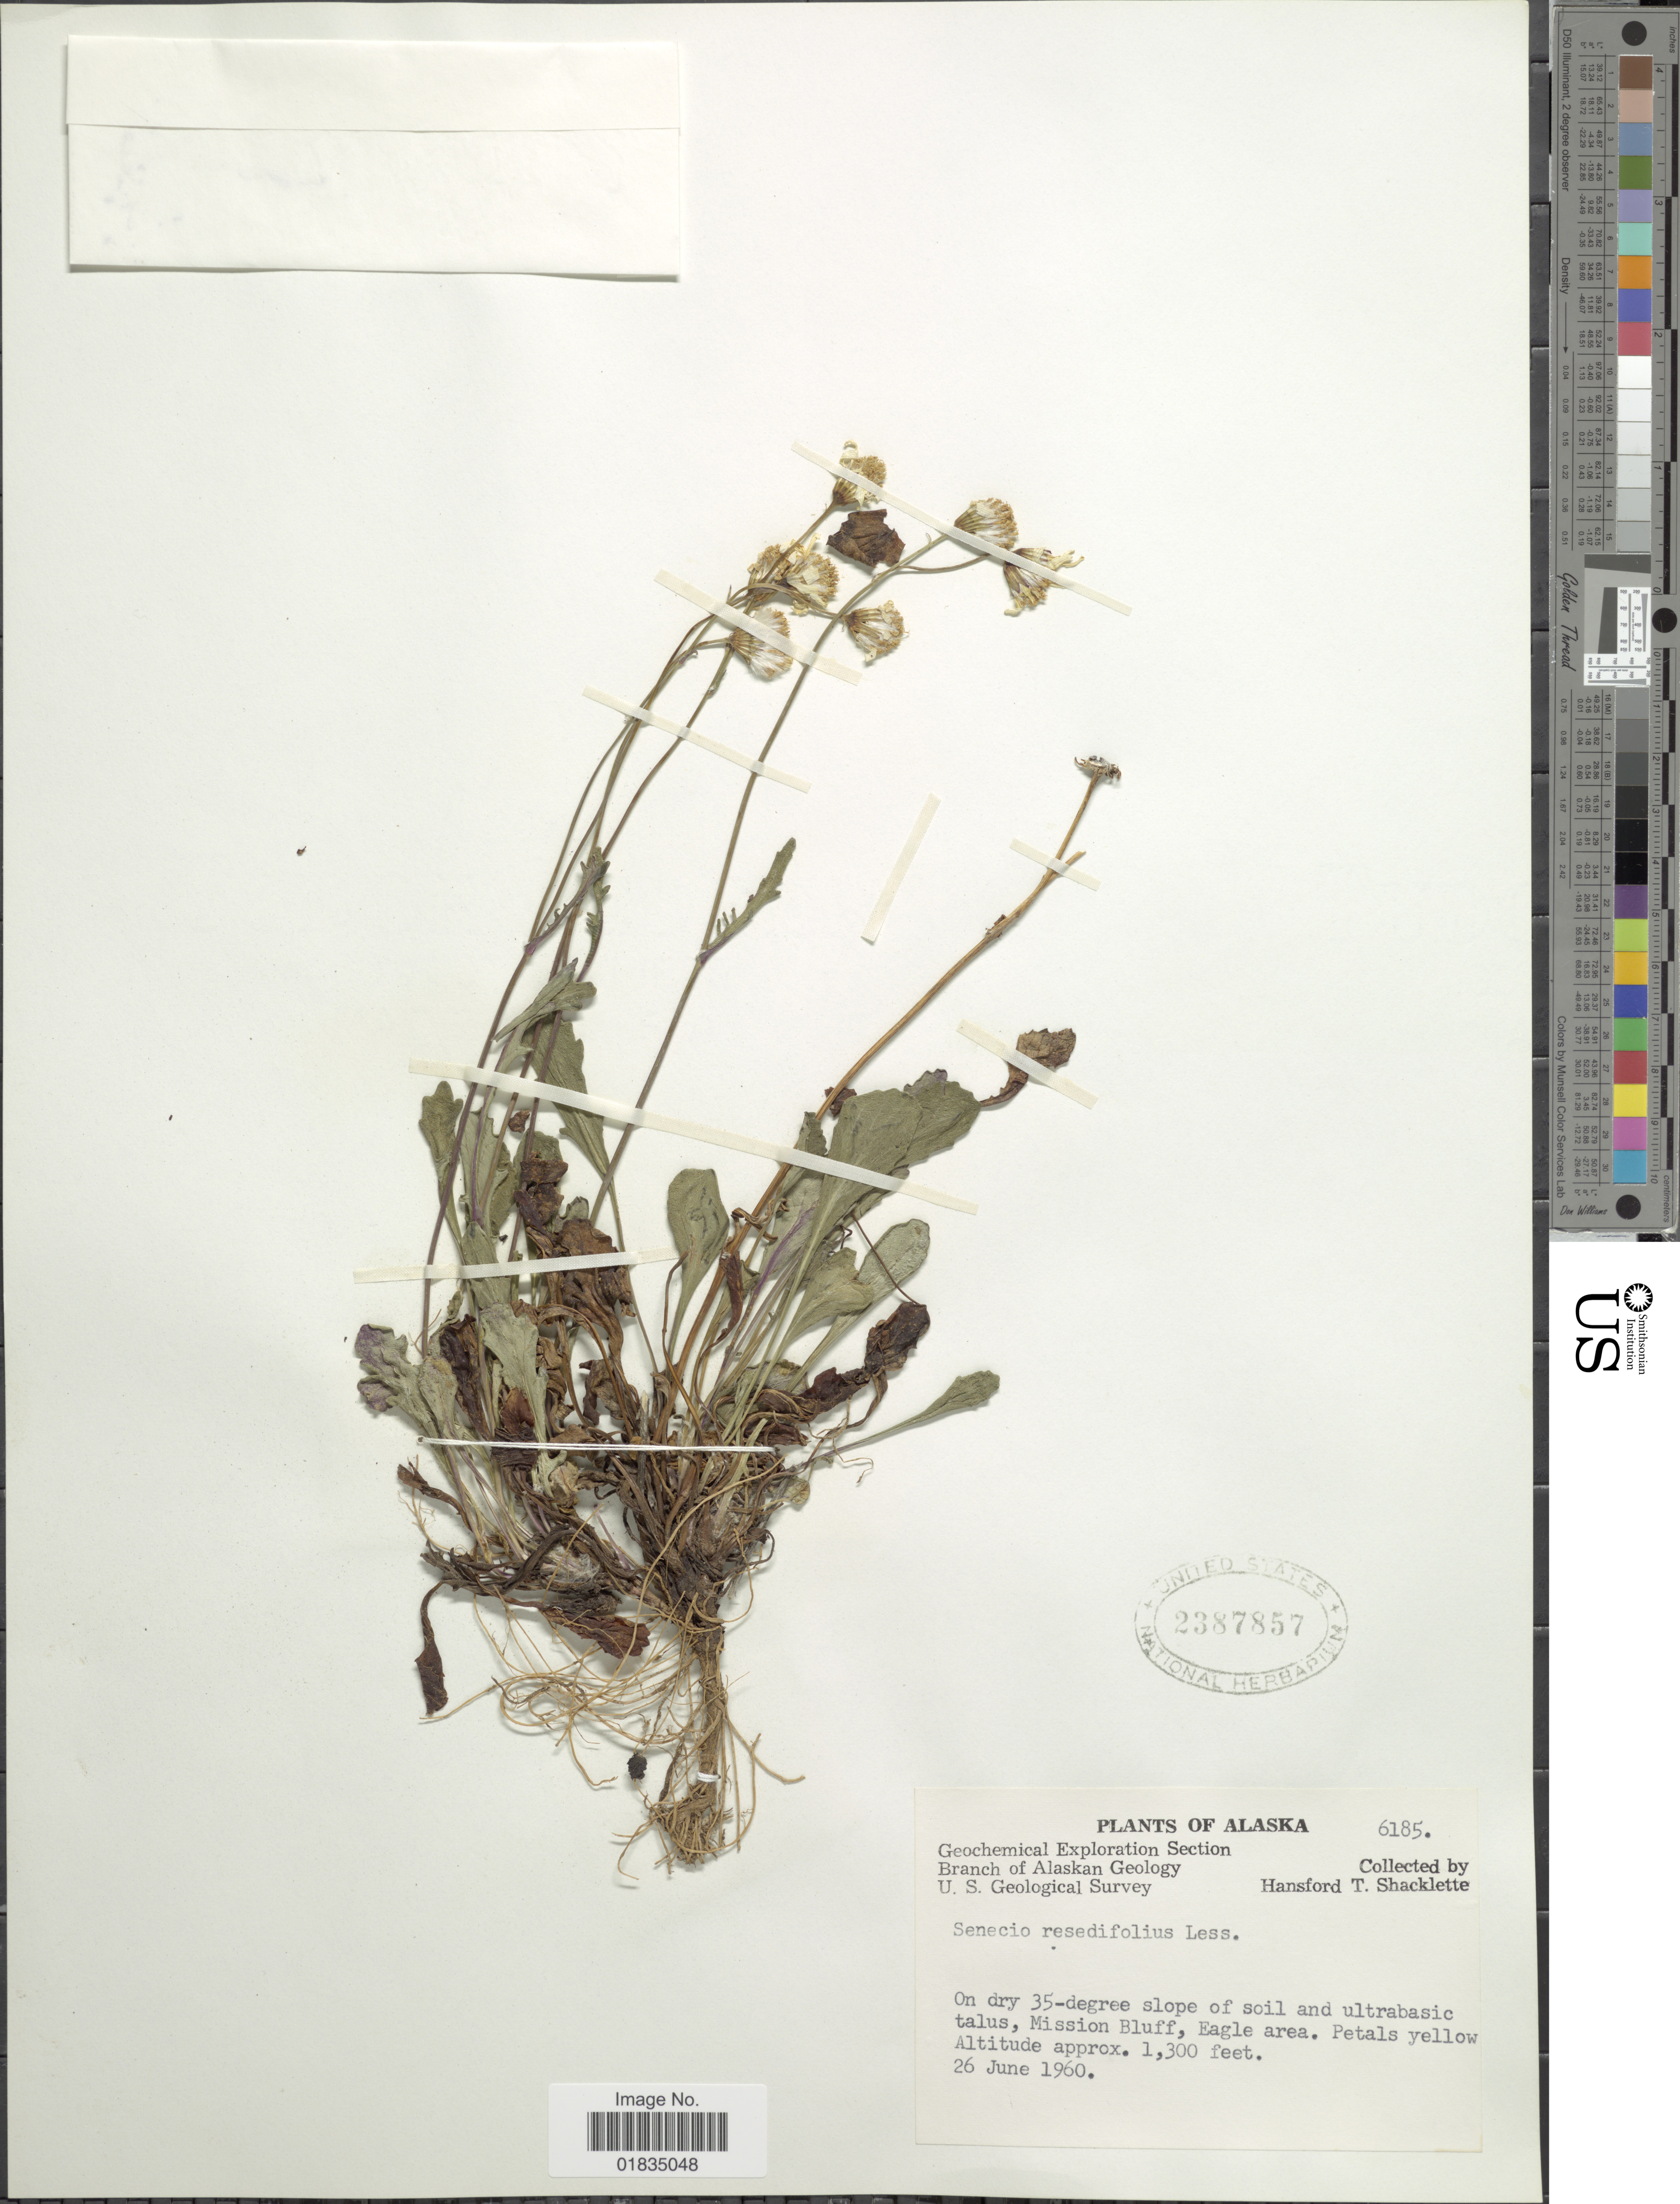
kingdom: Plantae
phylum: Tracheophyta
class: Magnoliopsida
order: Asterales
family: Asteraceae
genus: Packera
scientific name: Packera heterophylla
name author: (Fisch.) E. Wiebe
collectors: H. Shacklette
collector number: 6185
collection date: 1960-04-26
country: United States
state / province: Alaska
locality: Mission Bluff, Eagle Area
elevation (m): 396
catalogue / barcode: US 2387857